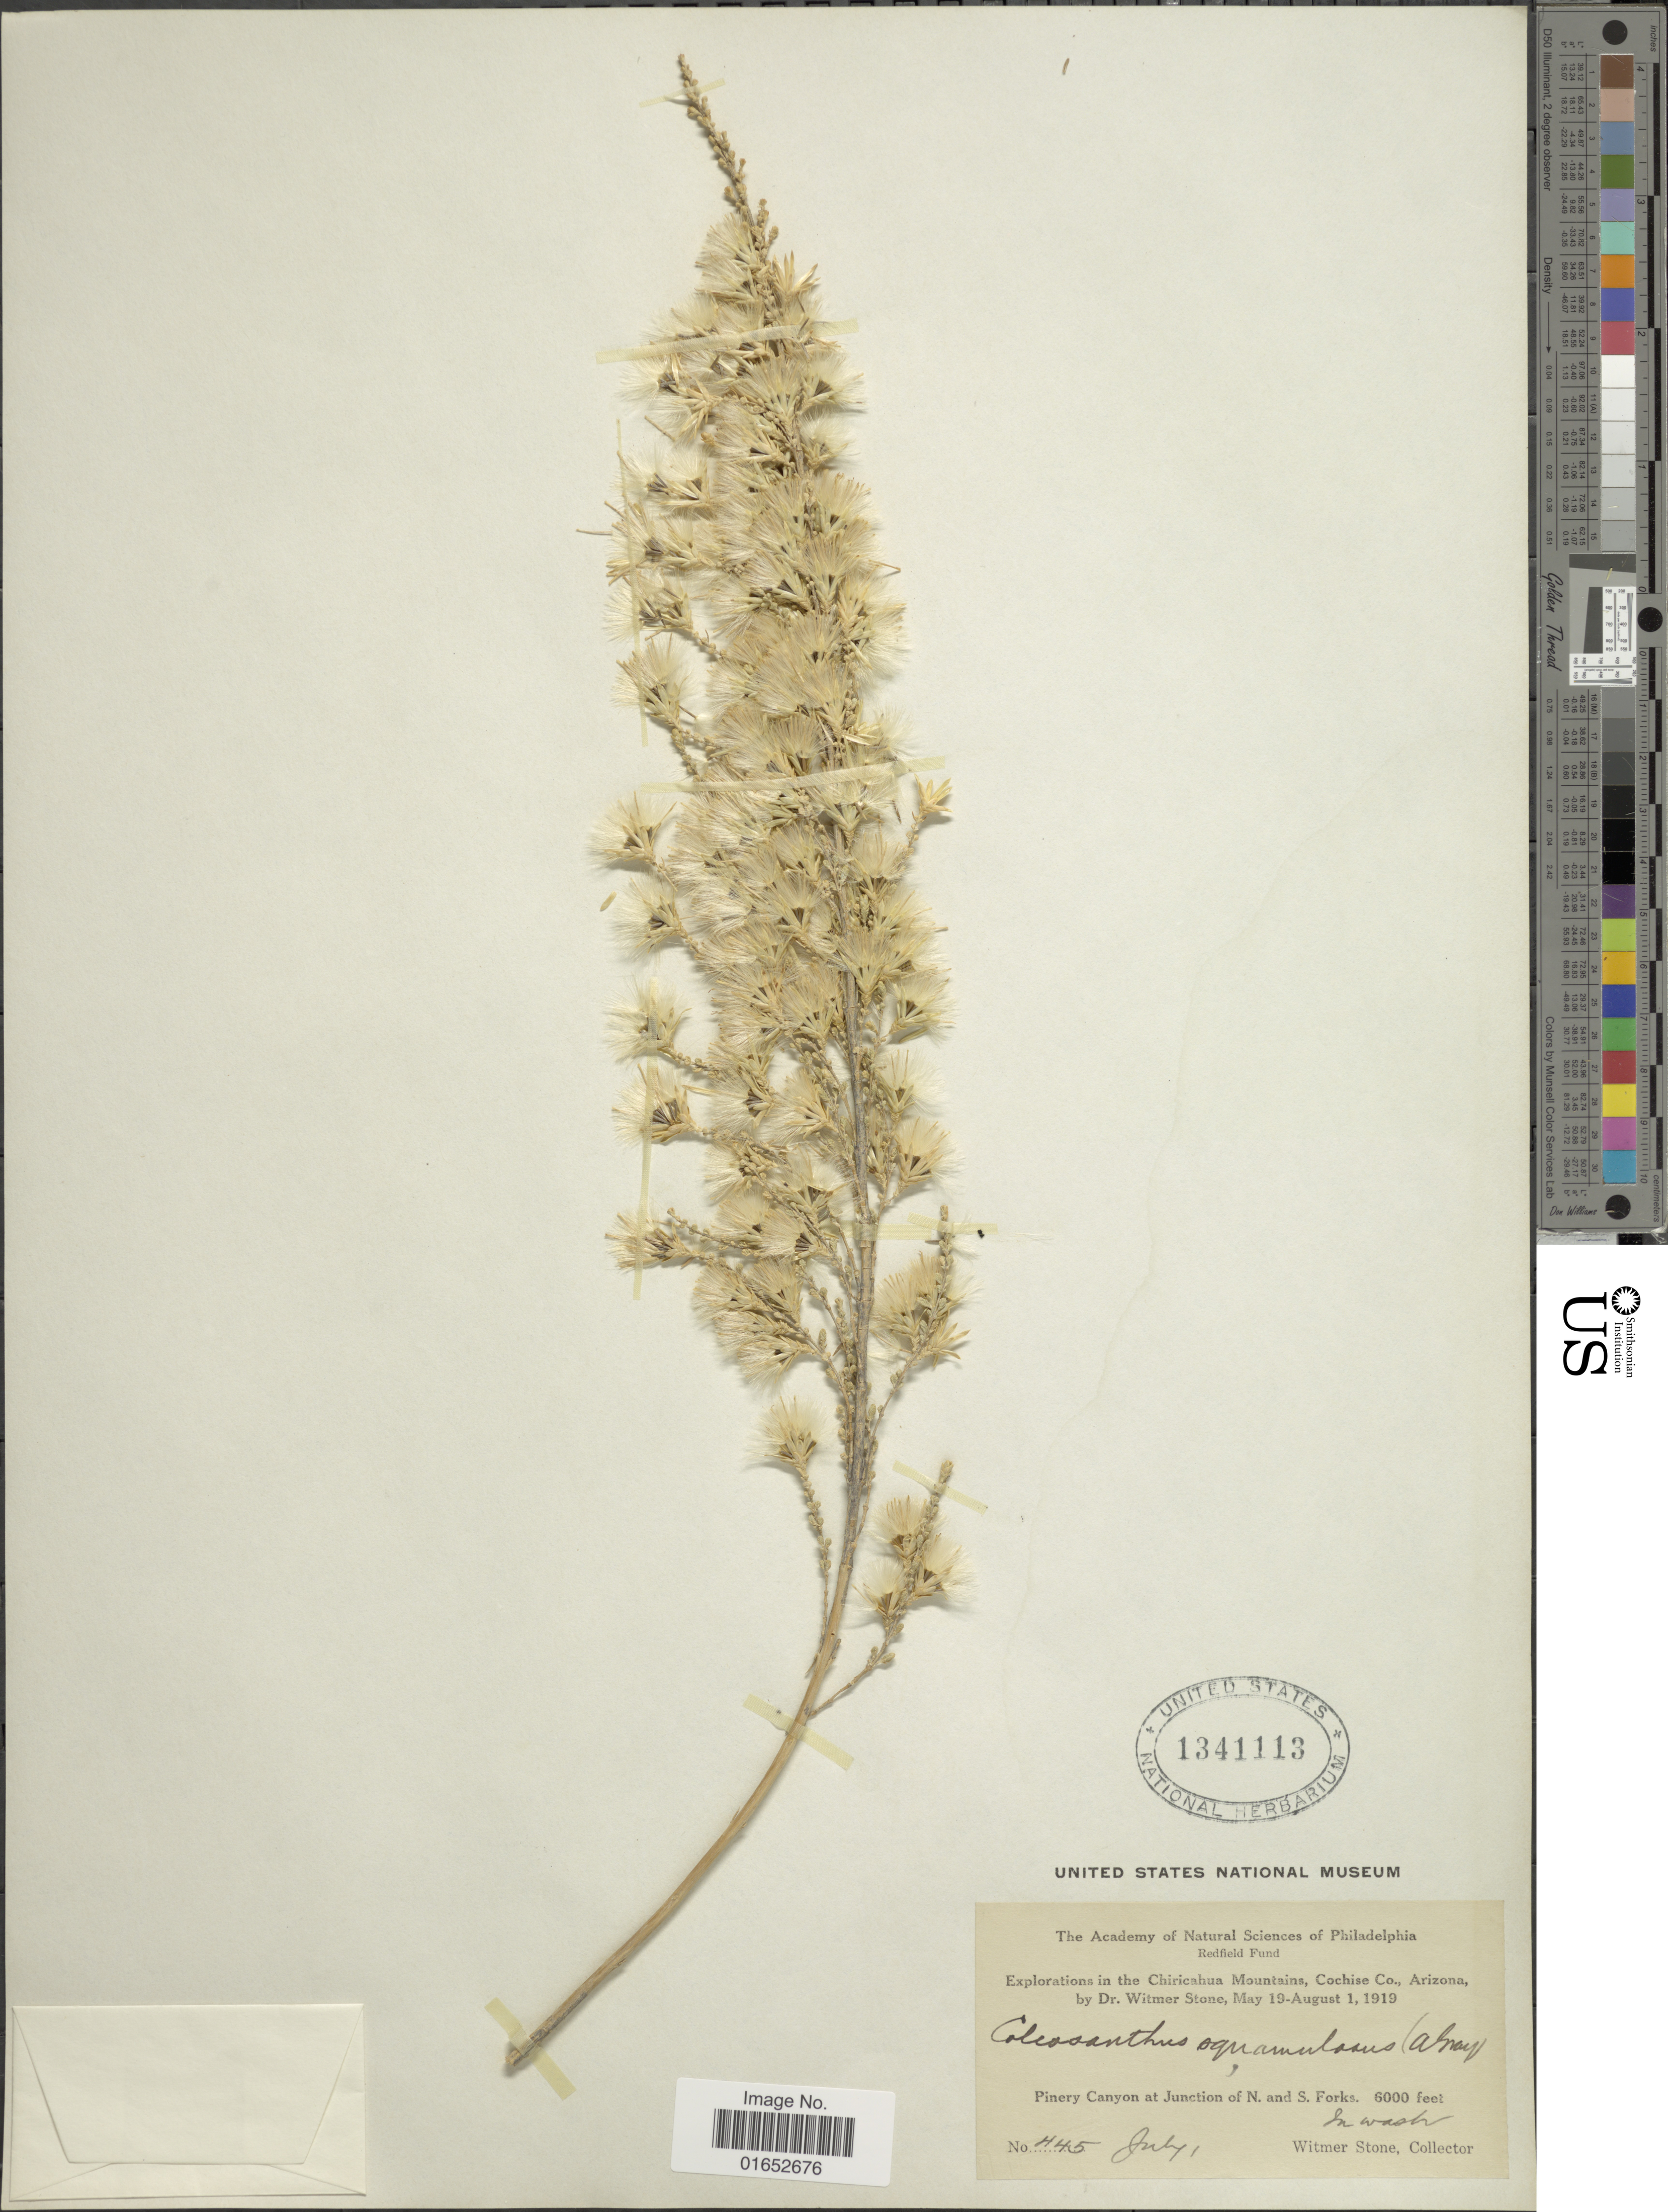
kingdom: Plantae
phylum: Tracheophyta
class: Magnoliopsida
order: Asterales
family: Asteraceae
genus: Asanthus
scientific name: Asanthus squamulosus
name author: (A. Gray) R.M. King & H. Rob.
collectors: W. Stone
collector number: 445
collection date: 1919-07-01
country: United States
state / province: Arizona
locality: In the Chiricahua Mountains, Cochise Co., Pinery Canyon at Junction of N. and S Forks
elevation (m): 1829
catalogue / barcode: US 1341113